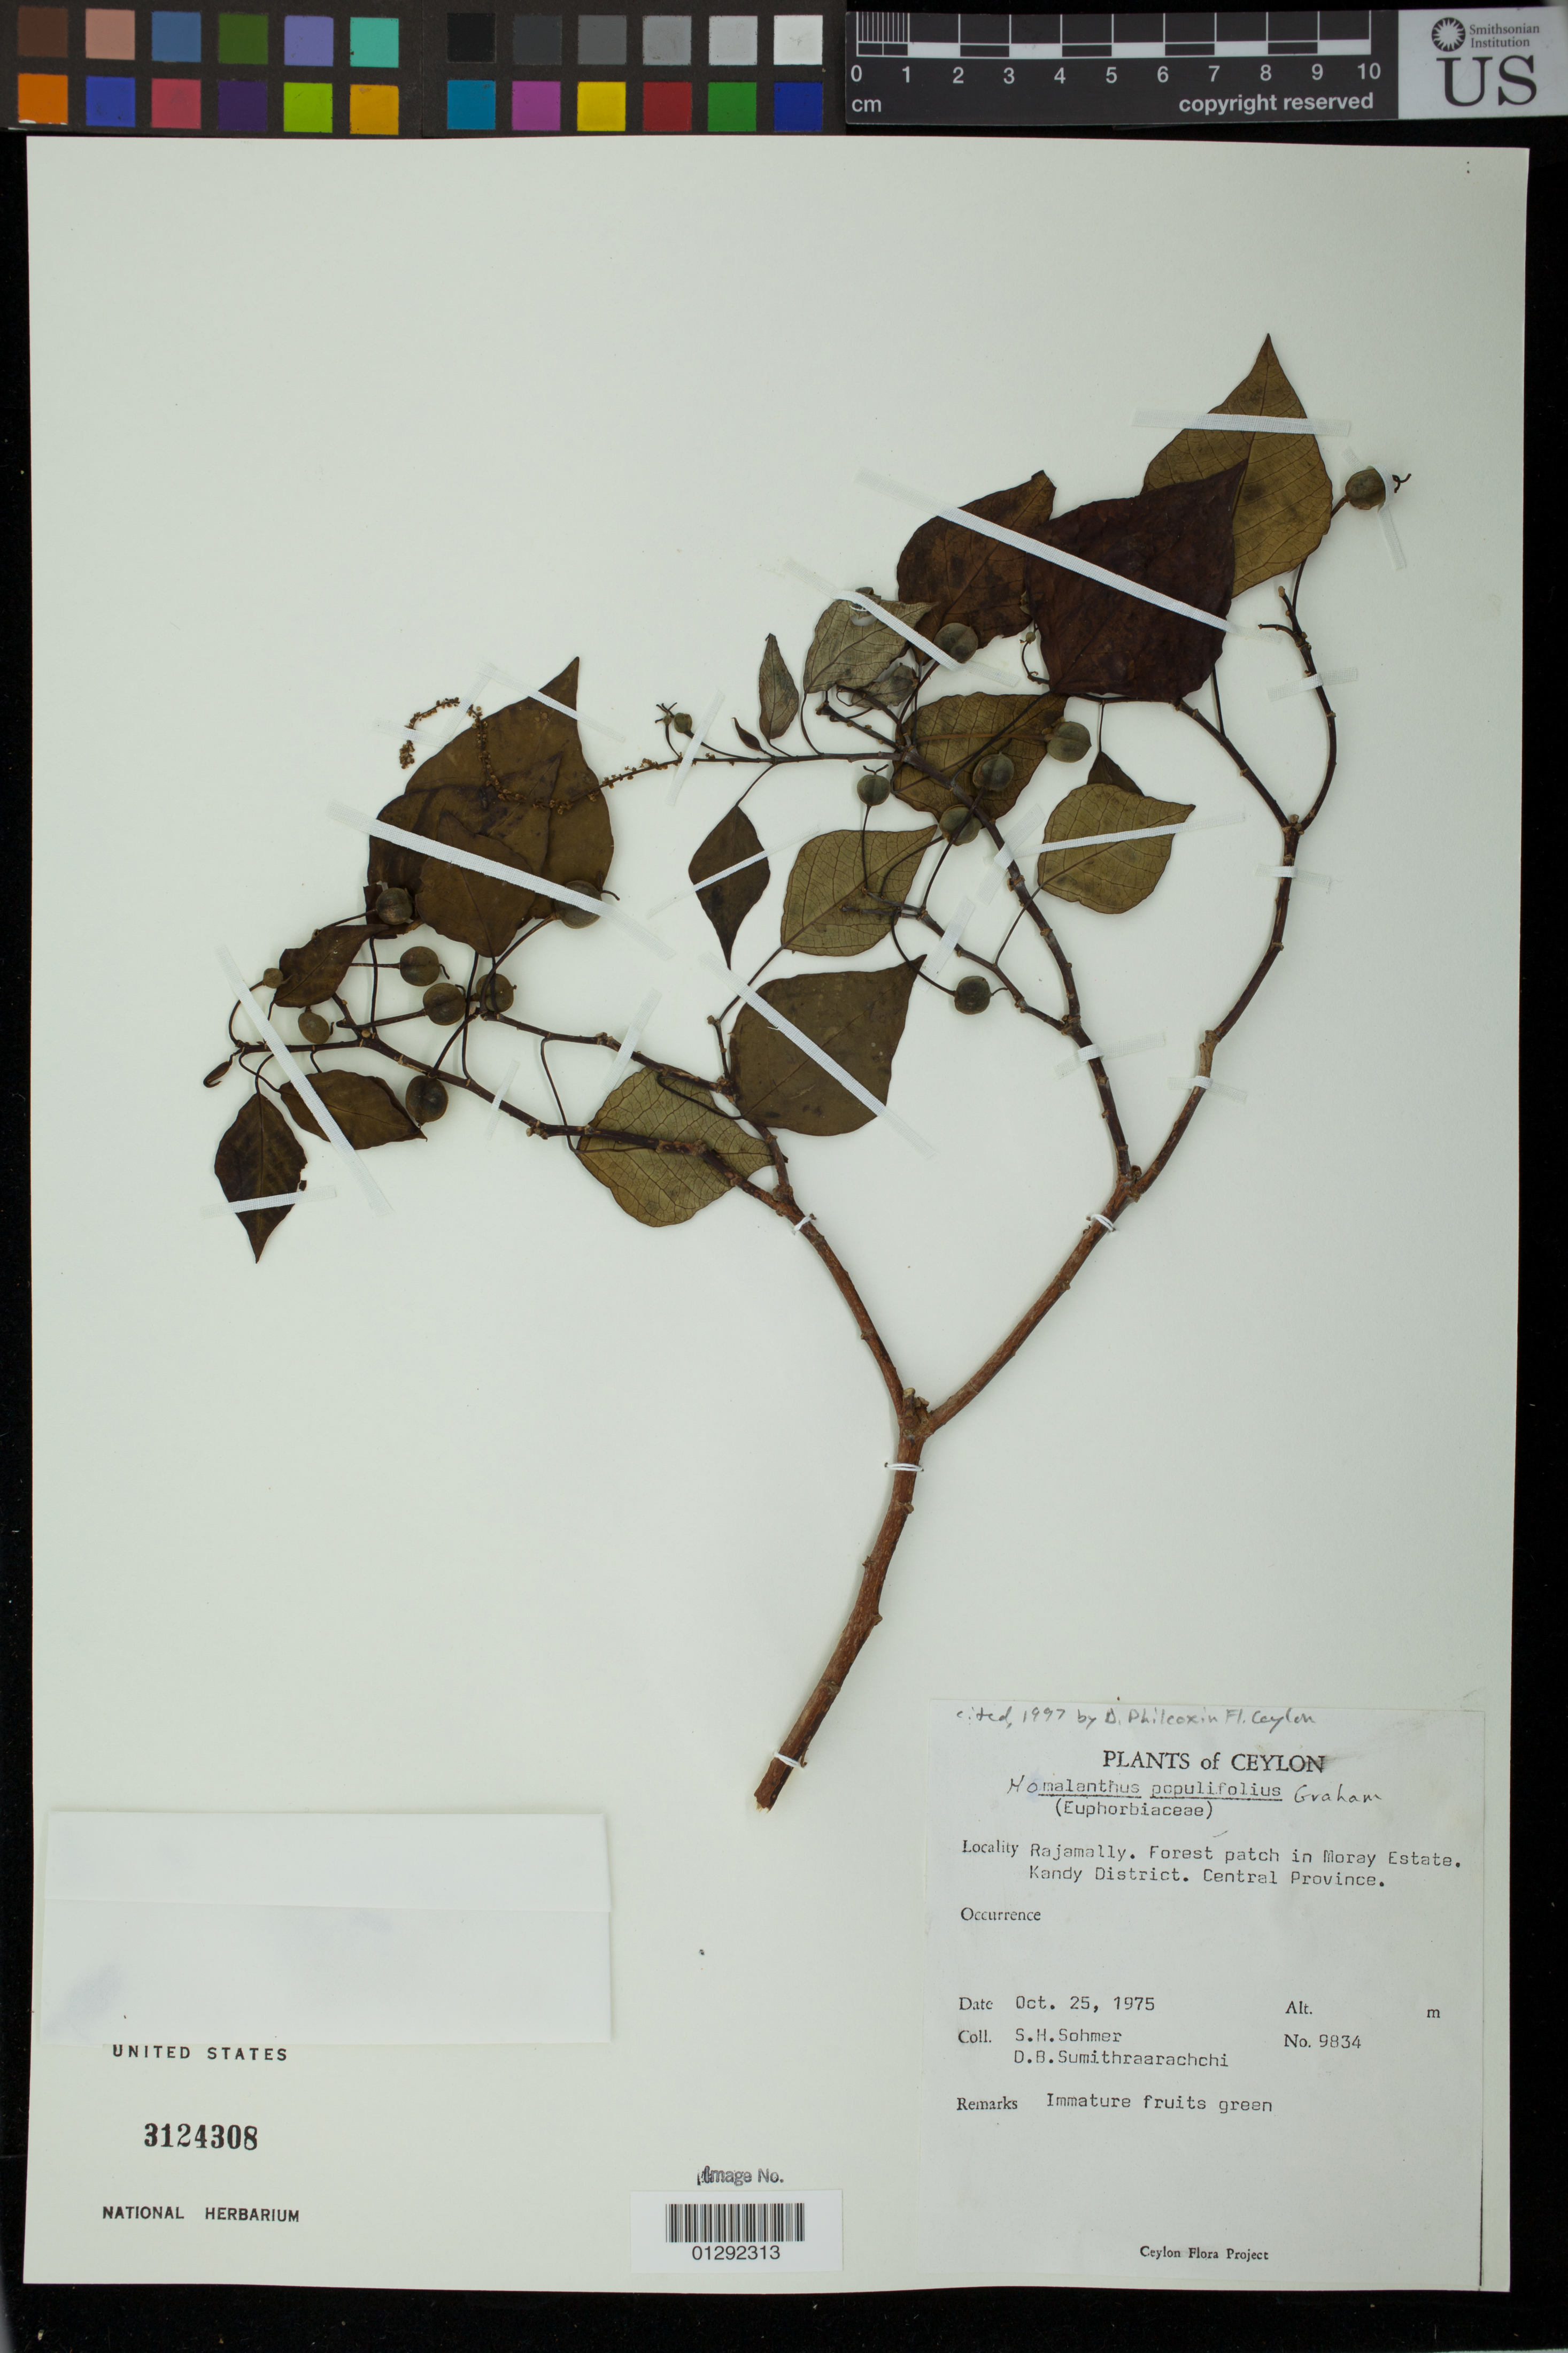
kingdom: Plantae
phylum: Tracheophyta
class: Magnoliopsida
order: Malpighiales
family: Euphorbiaceae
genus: Homalanthus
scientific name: Homalanthus populifolius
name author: Graham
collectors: S. H. Sohmer & D. B. Sumithraarachchi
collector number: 9834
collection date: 1975-10-25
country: Sri Lanka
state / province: Central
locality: Ceylon: Rajamally. Forest patch in Moray Estate. Kandy District.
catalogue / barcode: US 3124308